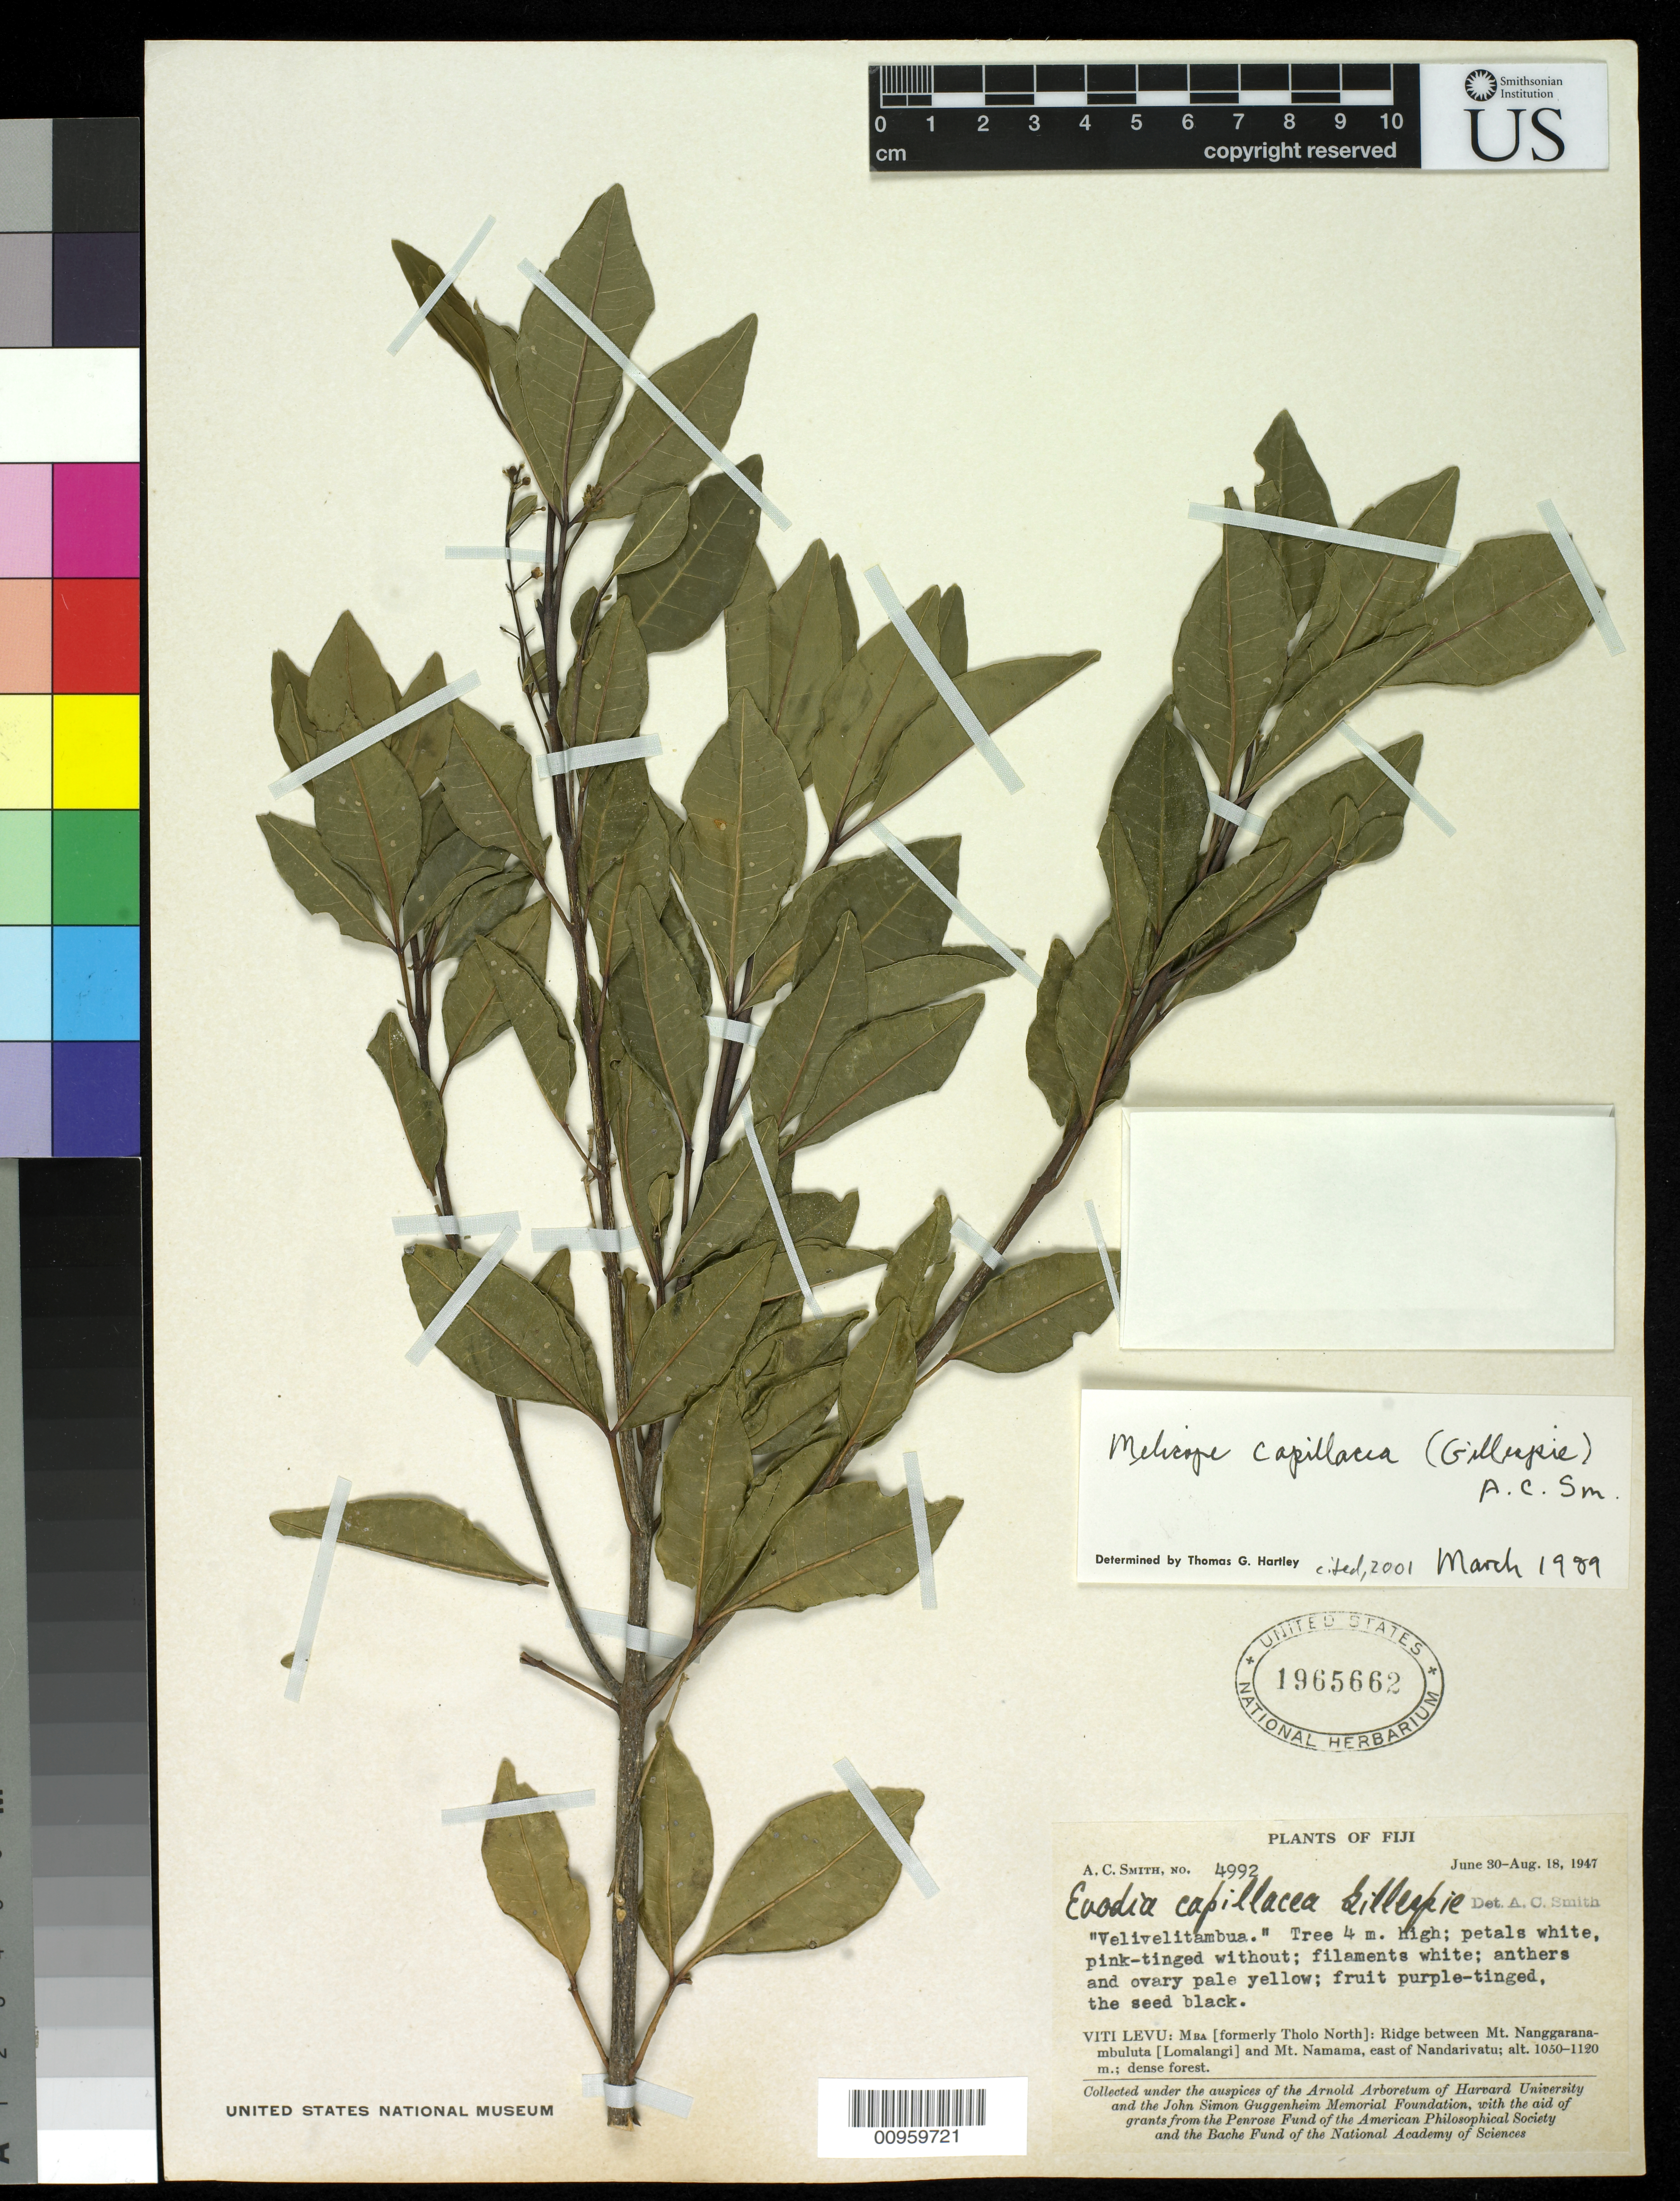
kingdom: Plantae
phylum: Tracheophyta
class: Magnoliopsida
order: Sapindales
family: Rutaceae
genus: Melicope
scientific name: Melicope capillacea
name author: (Gillespie) A.C. Sm.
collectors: R. A. Smith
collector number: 4992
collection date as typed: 18 Jun 1947 to 30 Jun 1947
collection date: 1947-06-18/1947-06-30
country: Fiji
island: Viti Levu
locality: MBA: Ridge between Mt. Nanggaranambuluta and Mt. Namama east of Nandarivatu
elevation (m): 1050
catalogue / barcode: US 1965662